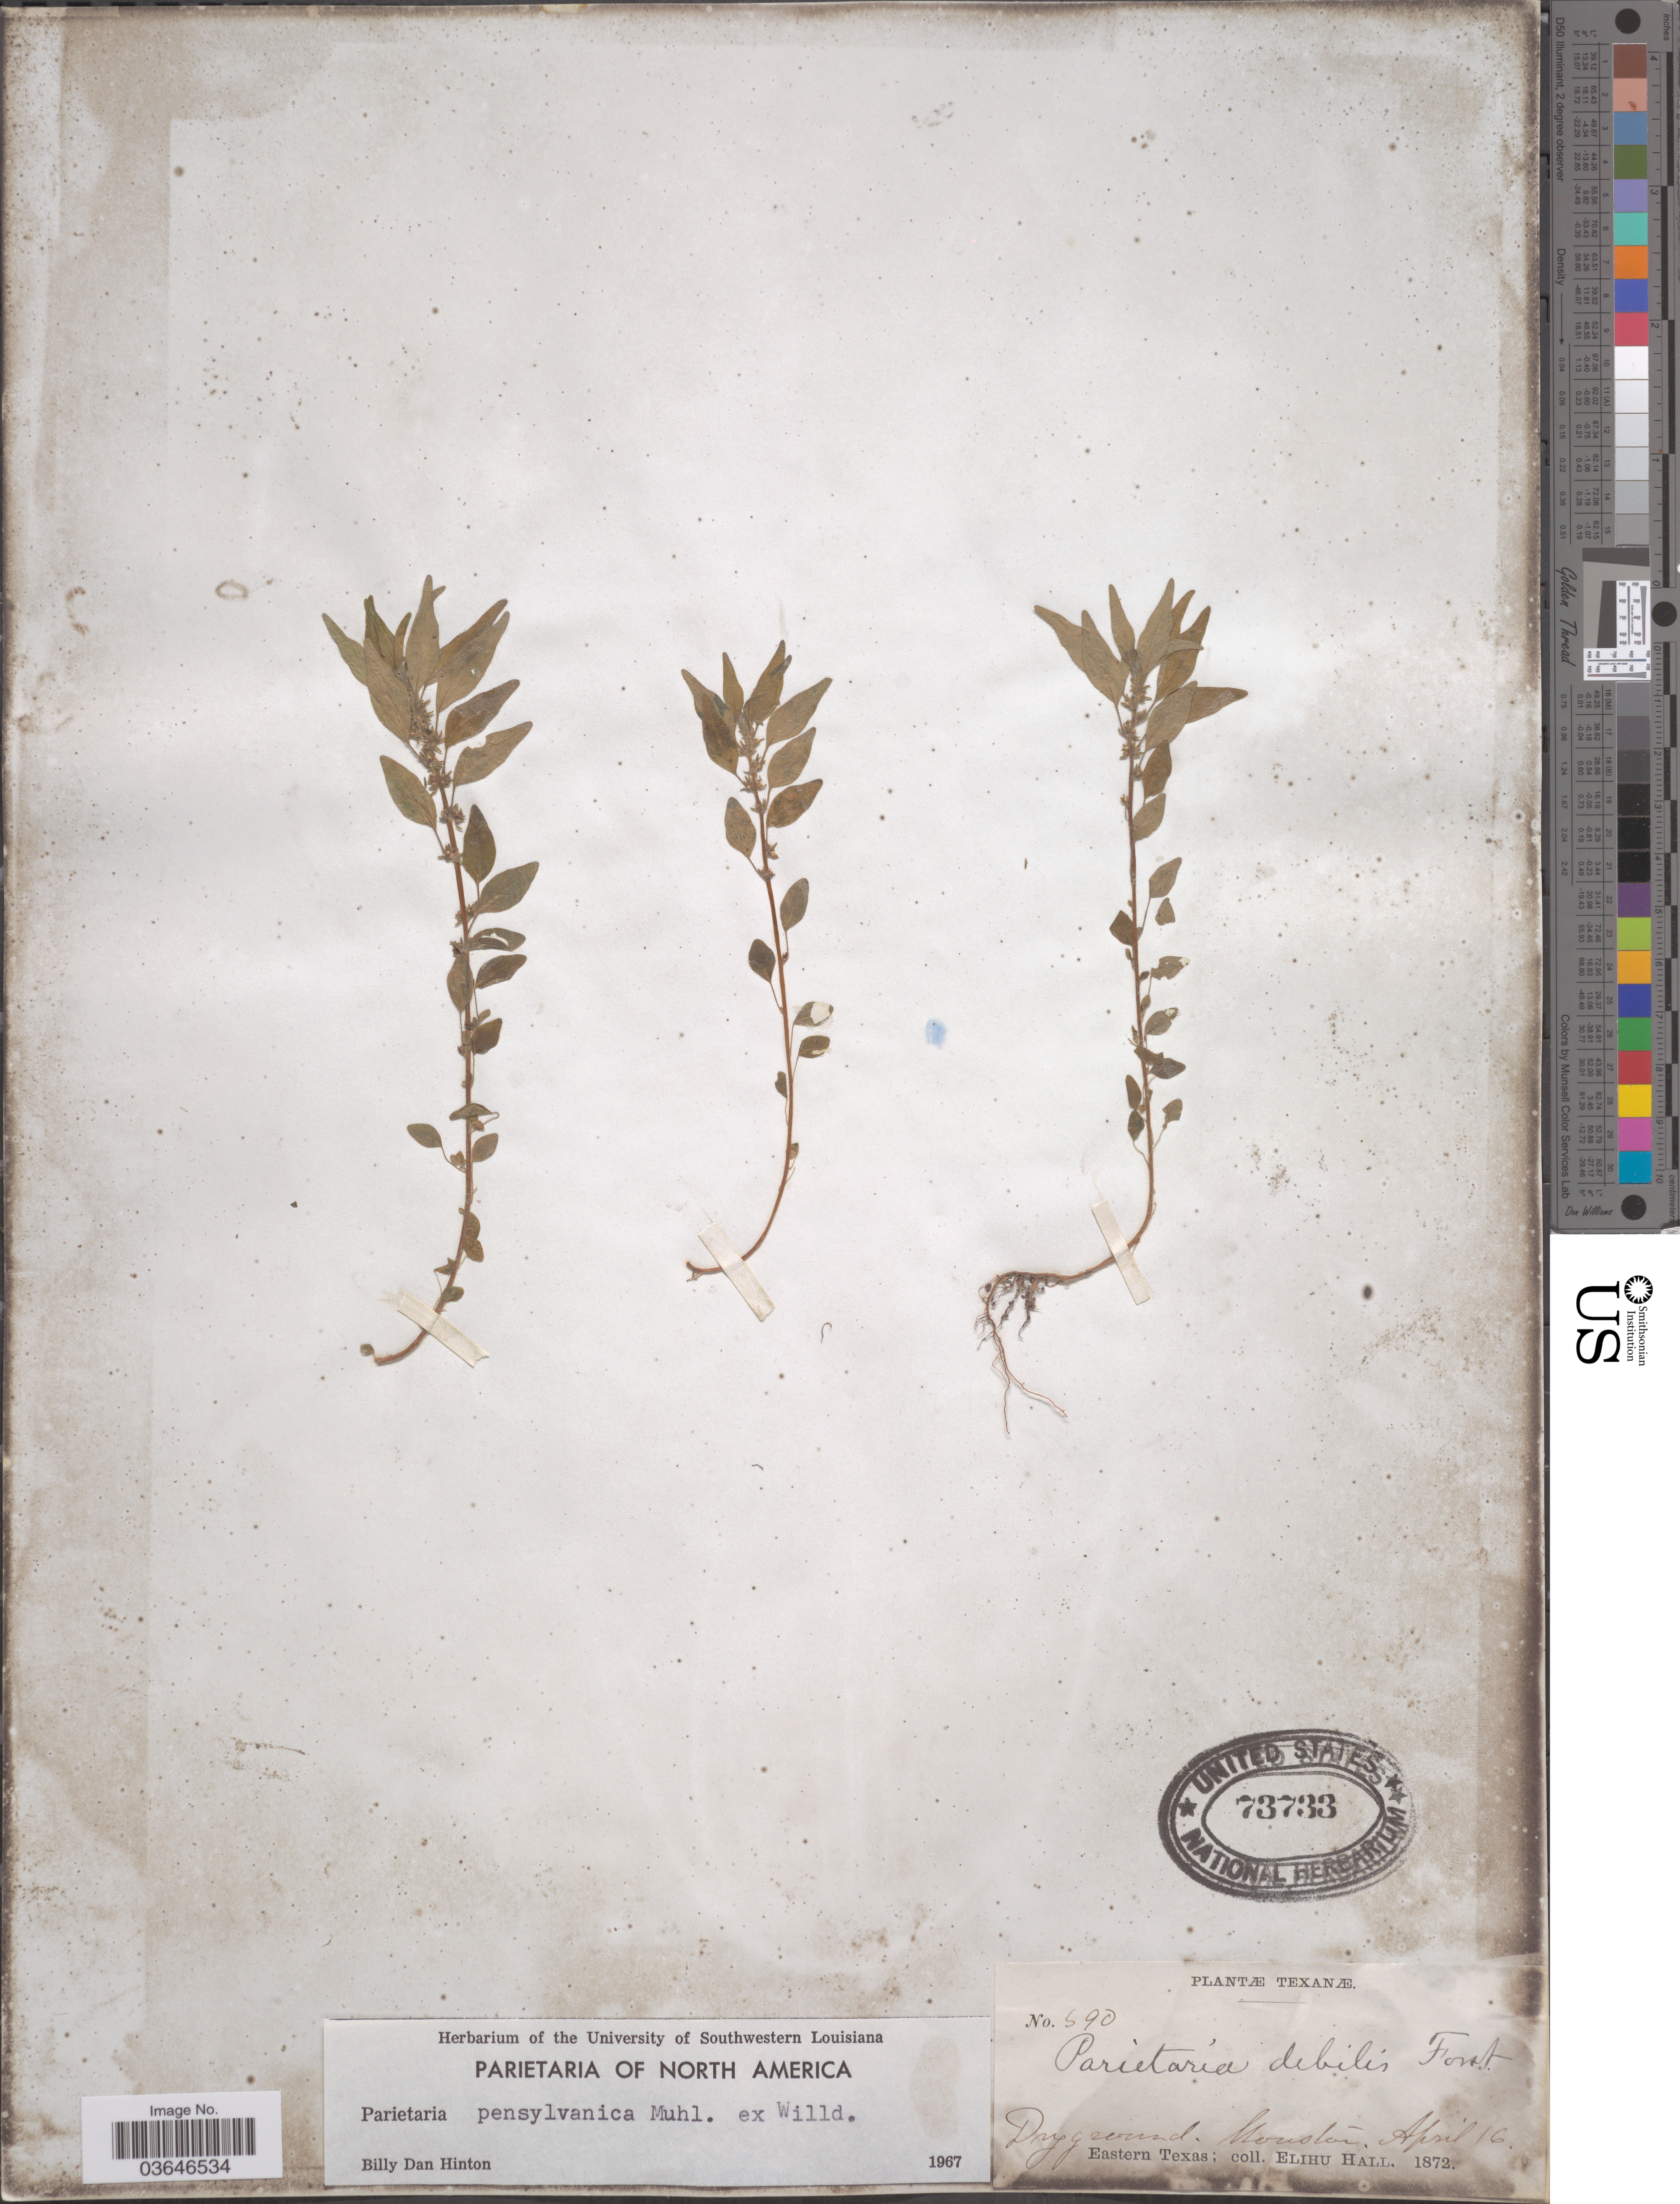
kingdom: Plantae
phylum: Tracheophyta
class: Magnoliopsida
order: Rosales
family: Urticaceae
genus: Parietaria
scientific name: Parietaria pensylvanica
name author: Muhl. ex Willd.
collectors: E. Hall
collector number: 590*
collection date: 1872-04-16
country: United States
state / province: Texas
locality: Texanæ. Houston.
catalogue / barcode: US 73733